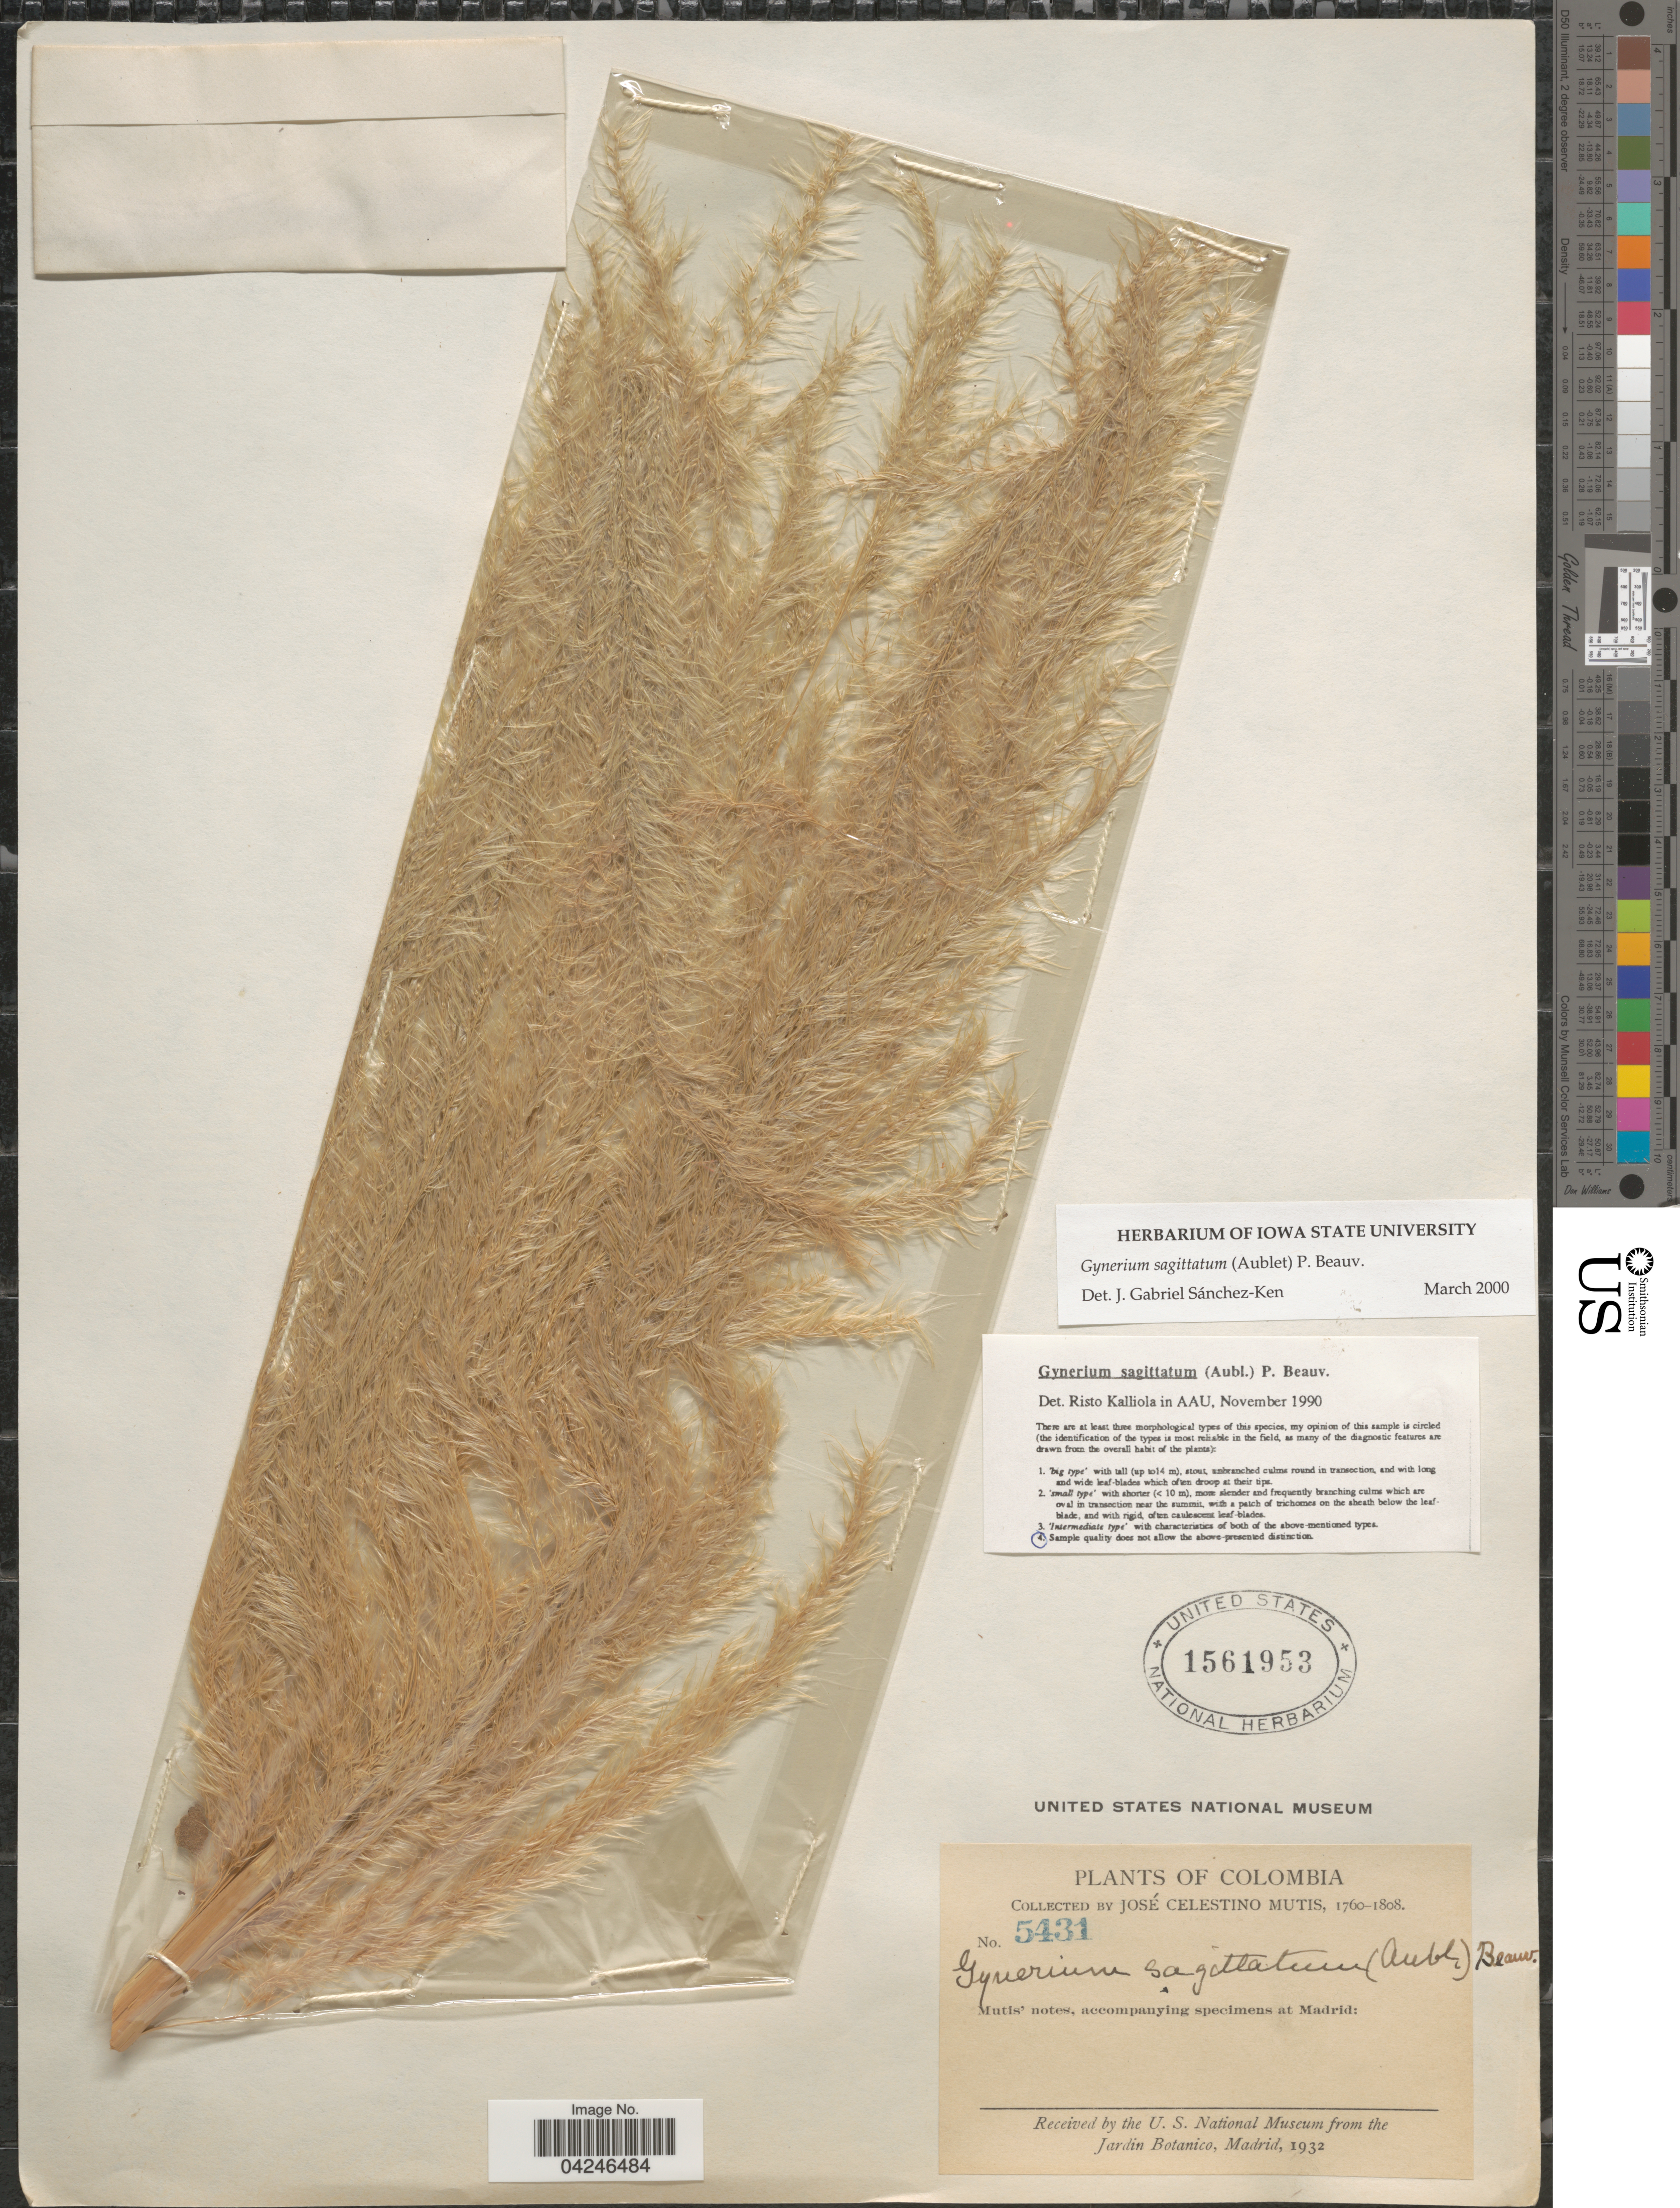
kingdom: Plantae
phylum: Tracheophyta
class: Liliopsida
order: Poales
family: Poaceae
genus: Gynerium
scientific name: Gynerium sagittatum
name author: (Aubl.) P. Beauv.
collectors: J. C. B. Mutis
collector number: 5431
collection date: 1760/1808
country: Colombia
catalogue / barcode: US 1561953